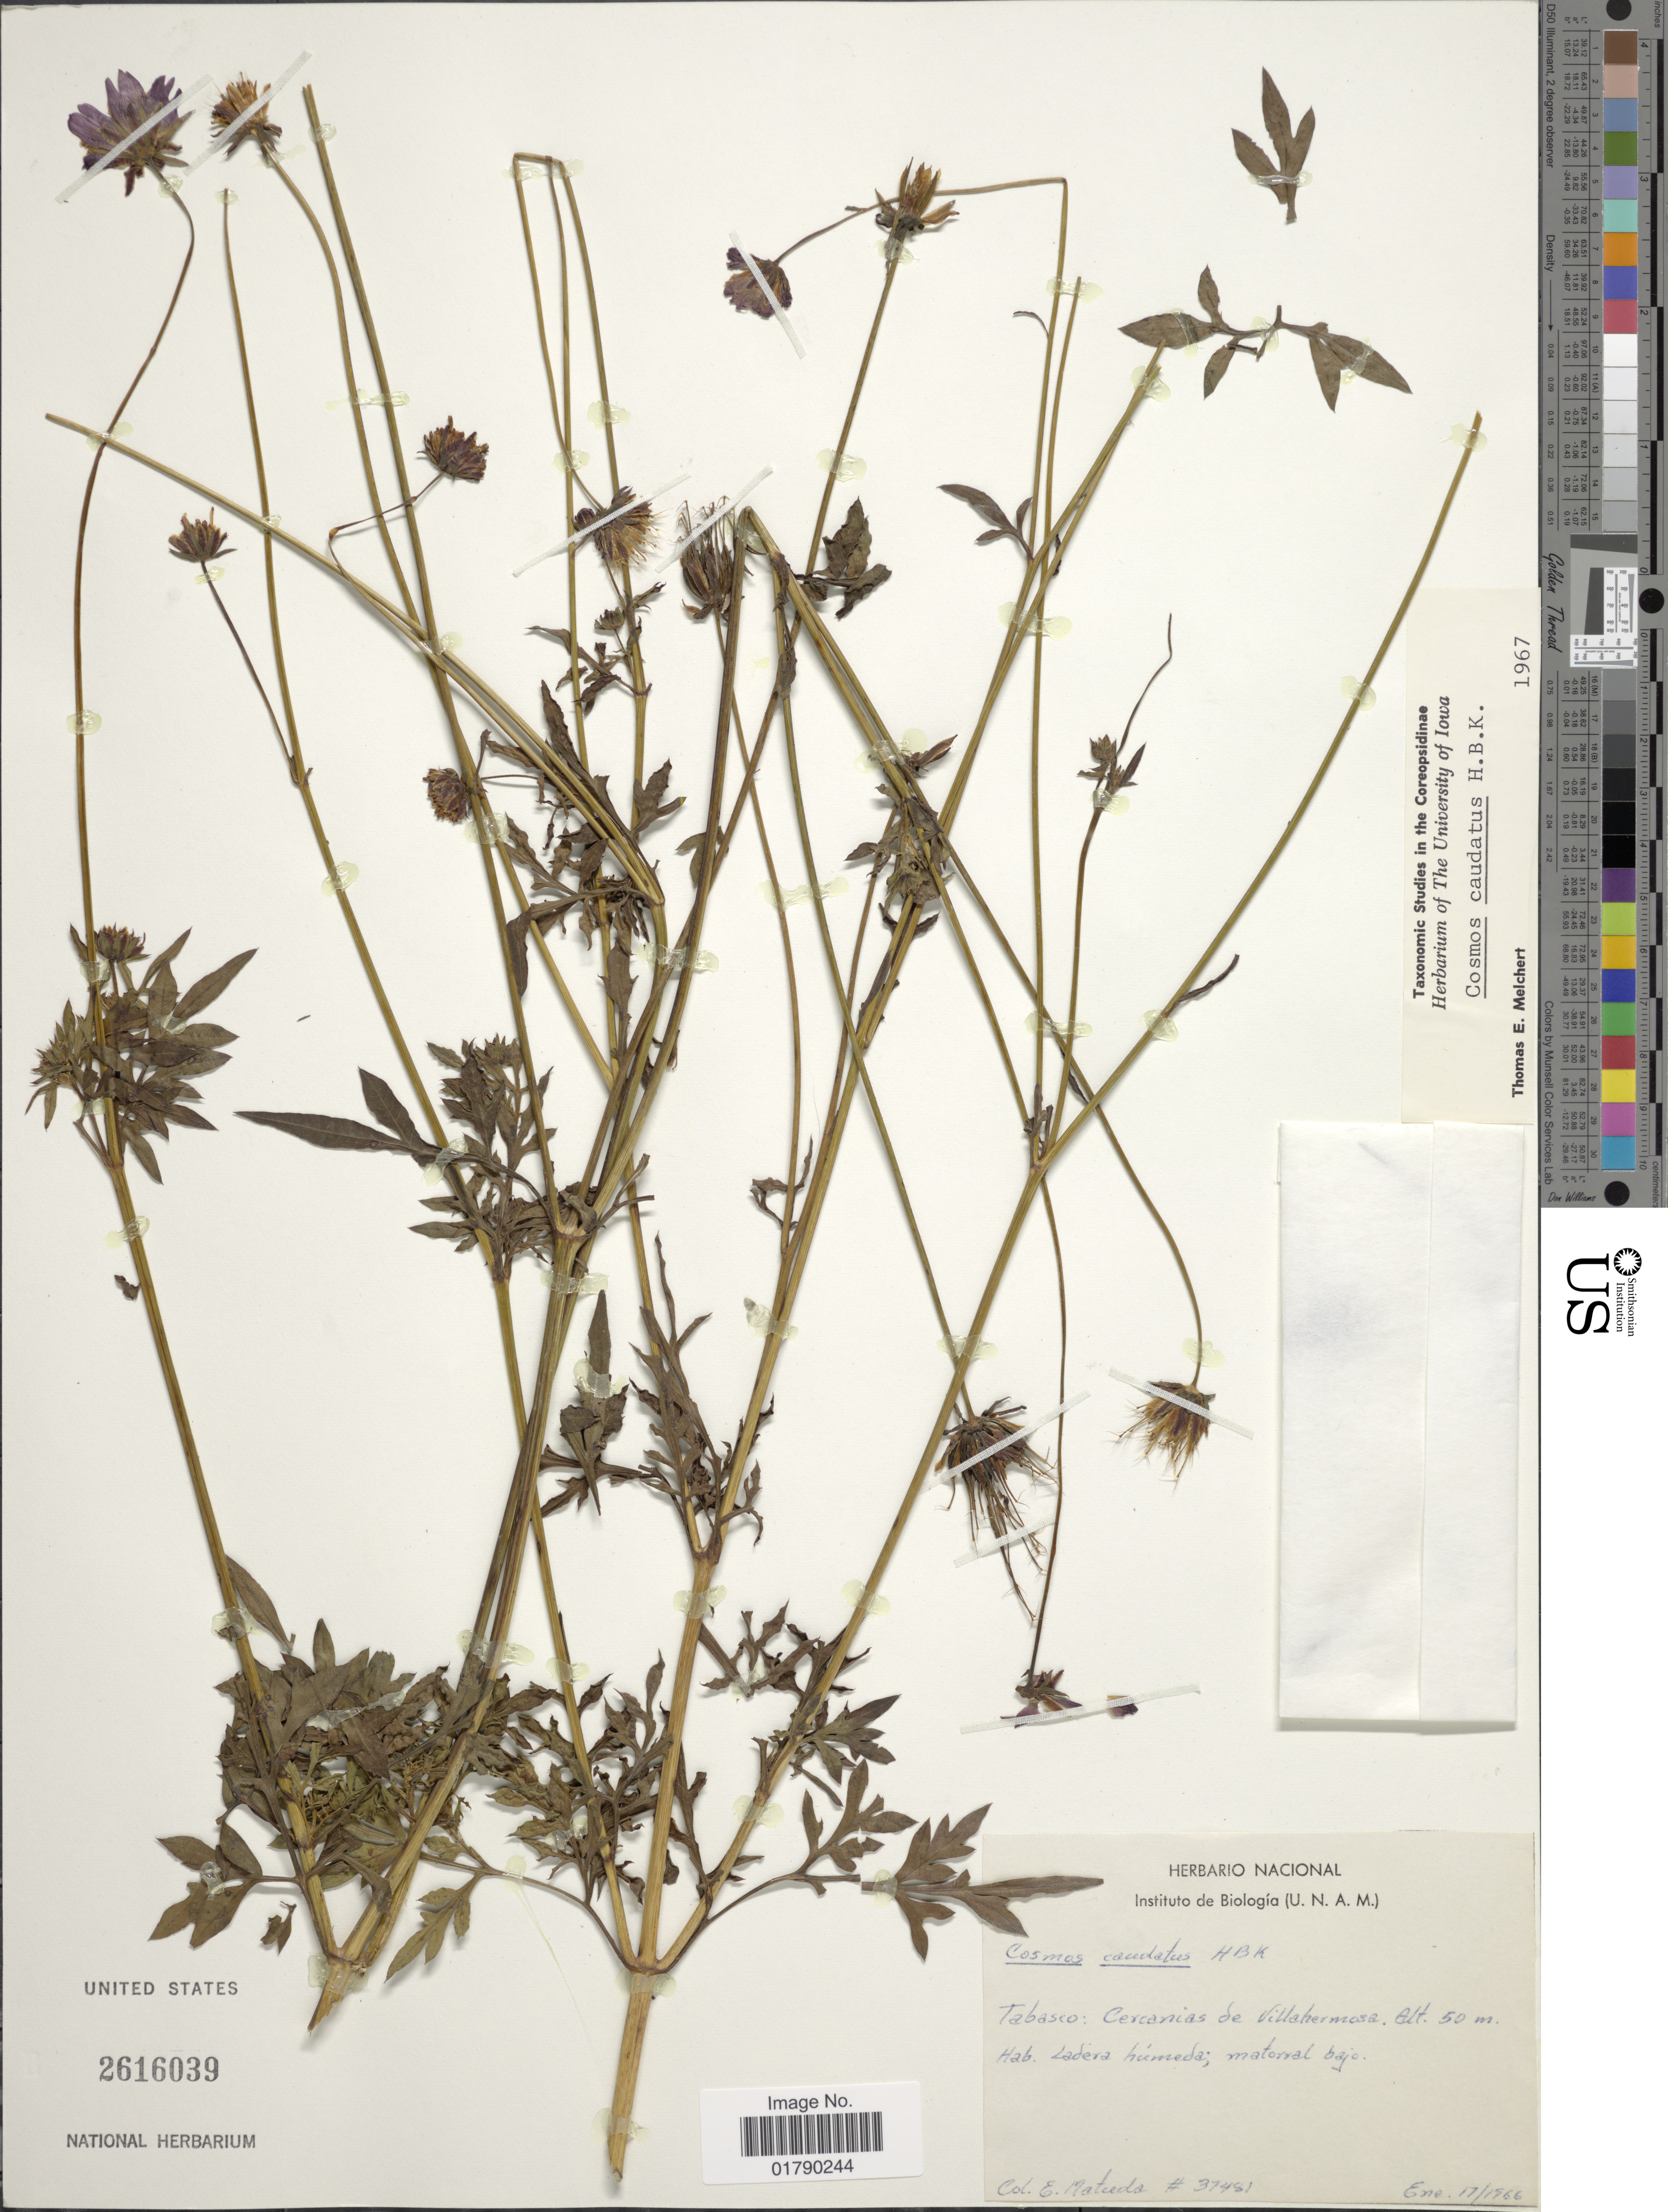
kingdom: Plantae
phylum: Tracheophyta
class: Magnoliopsida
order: Asterales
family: Asteraceae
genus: Cosmos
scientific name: Cosmos caudatus var. exaristatus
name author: Sherff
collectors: E. Matuda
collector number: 37481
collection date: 1966-01-17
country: Mexico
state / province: Tabasco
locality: Cercanias de Villahermosa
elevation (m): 50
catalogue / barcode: US 2616039